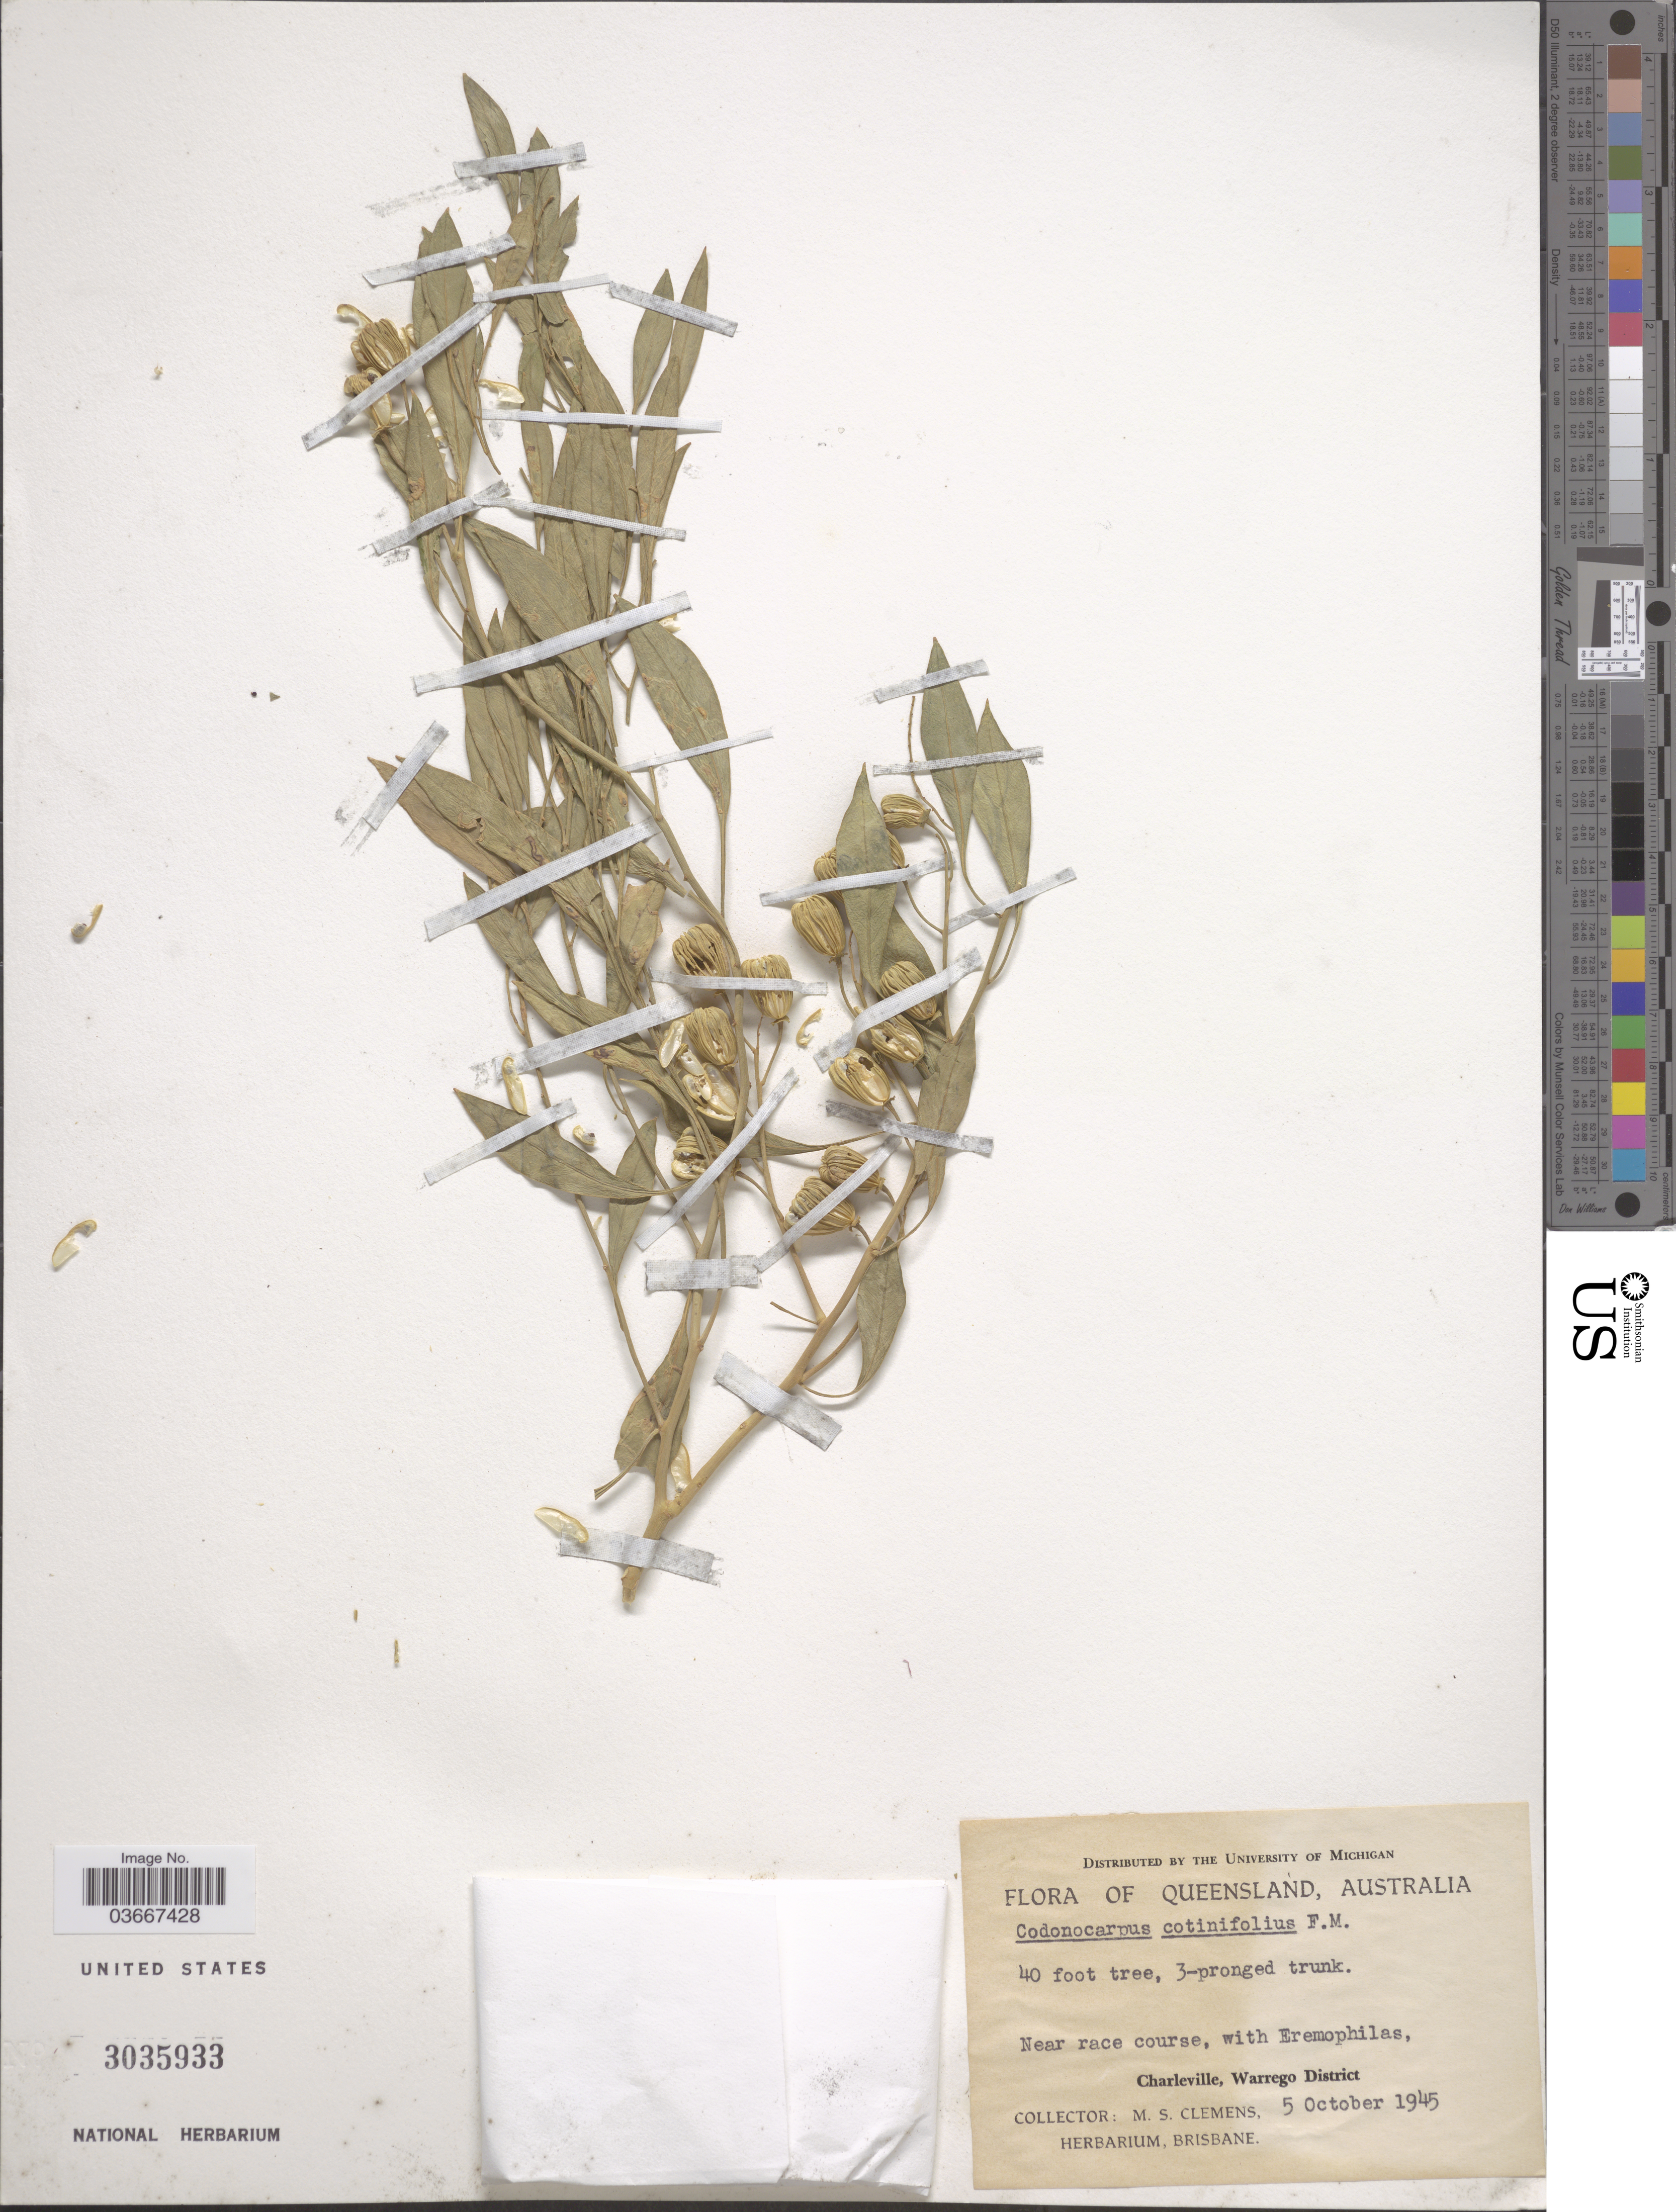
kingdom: Plantae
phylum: Tracheophyta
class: Magnoliopsida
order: Brassicales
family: Gyrostemonaceae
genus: Codonocarpus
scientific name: Codonocarpus cotinifolius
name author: (Desf.) F. Muell.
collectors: M. S. Clemens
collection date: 1945-10-05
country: Australia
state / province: Queensland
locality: Near race course, Charleville, Warrego District.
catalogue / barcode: US 3035933